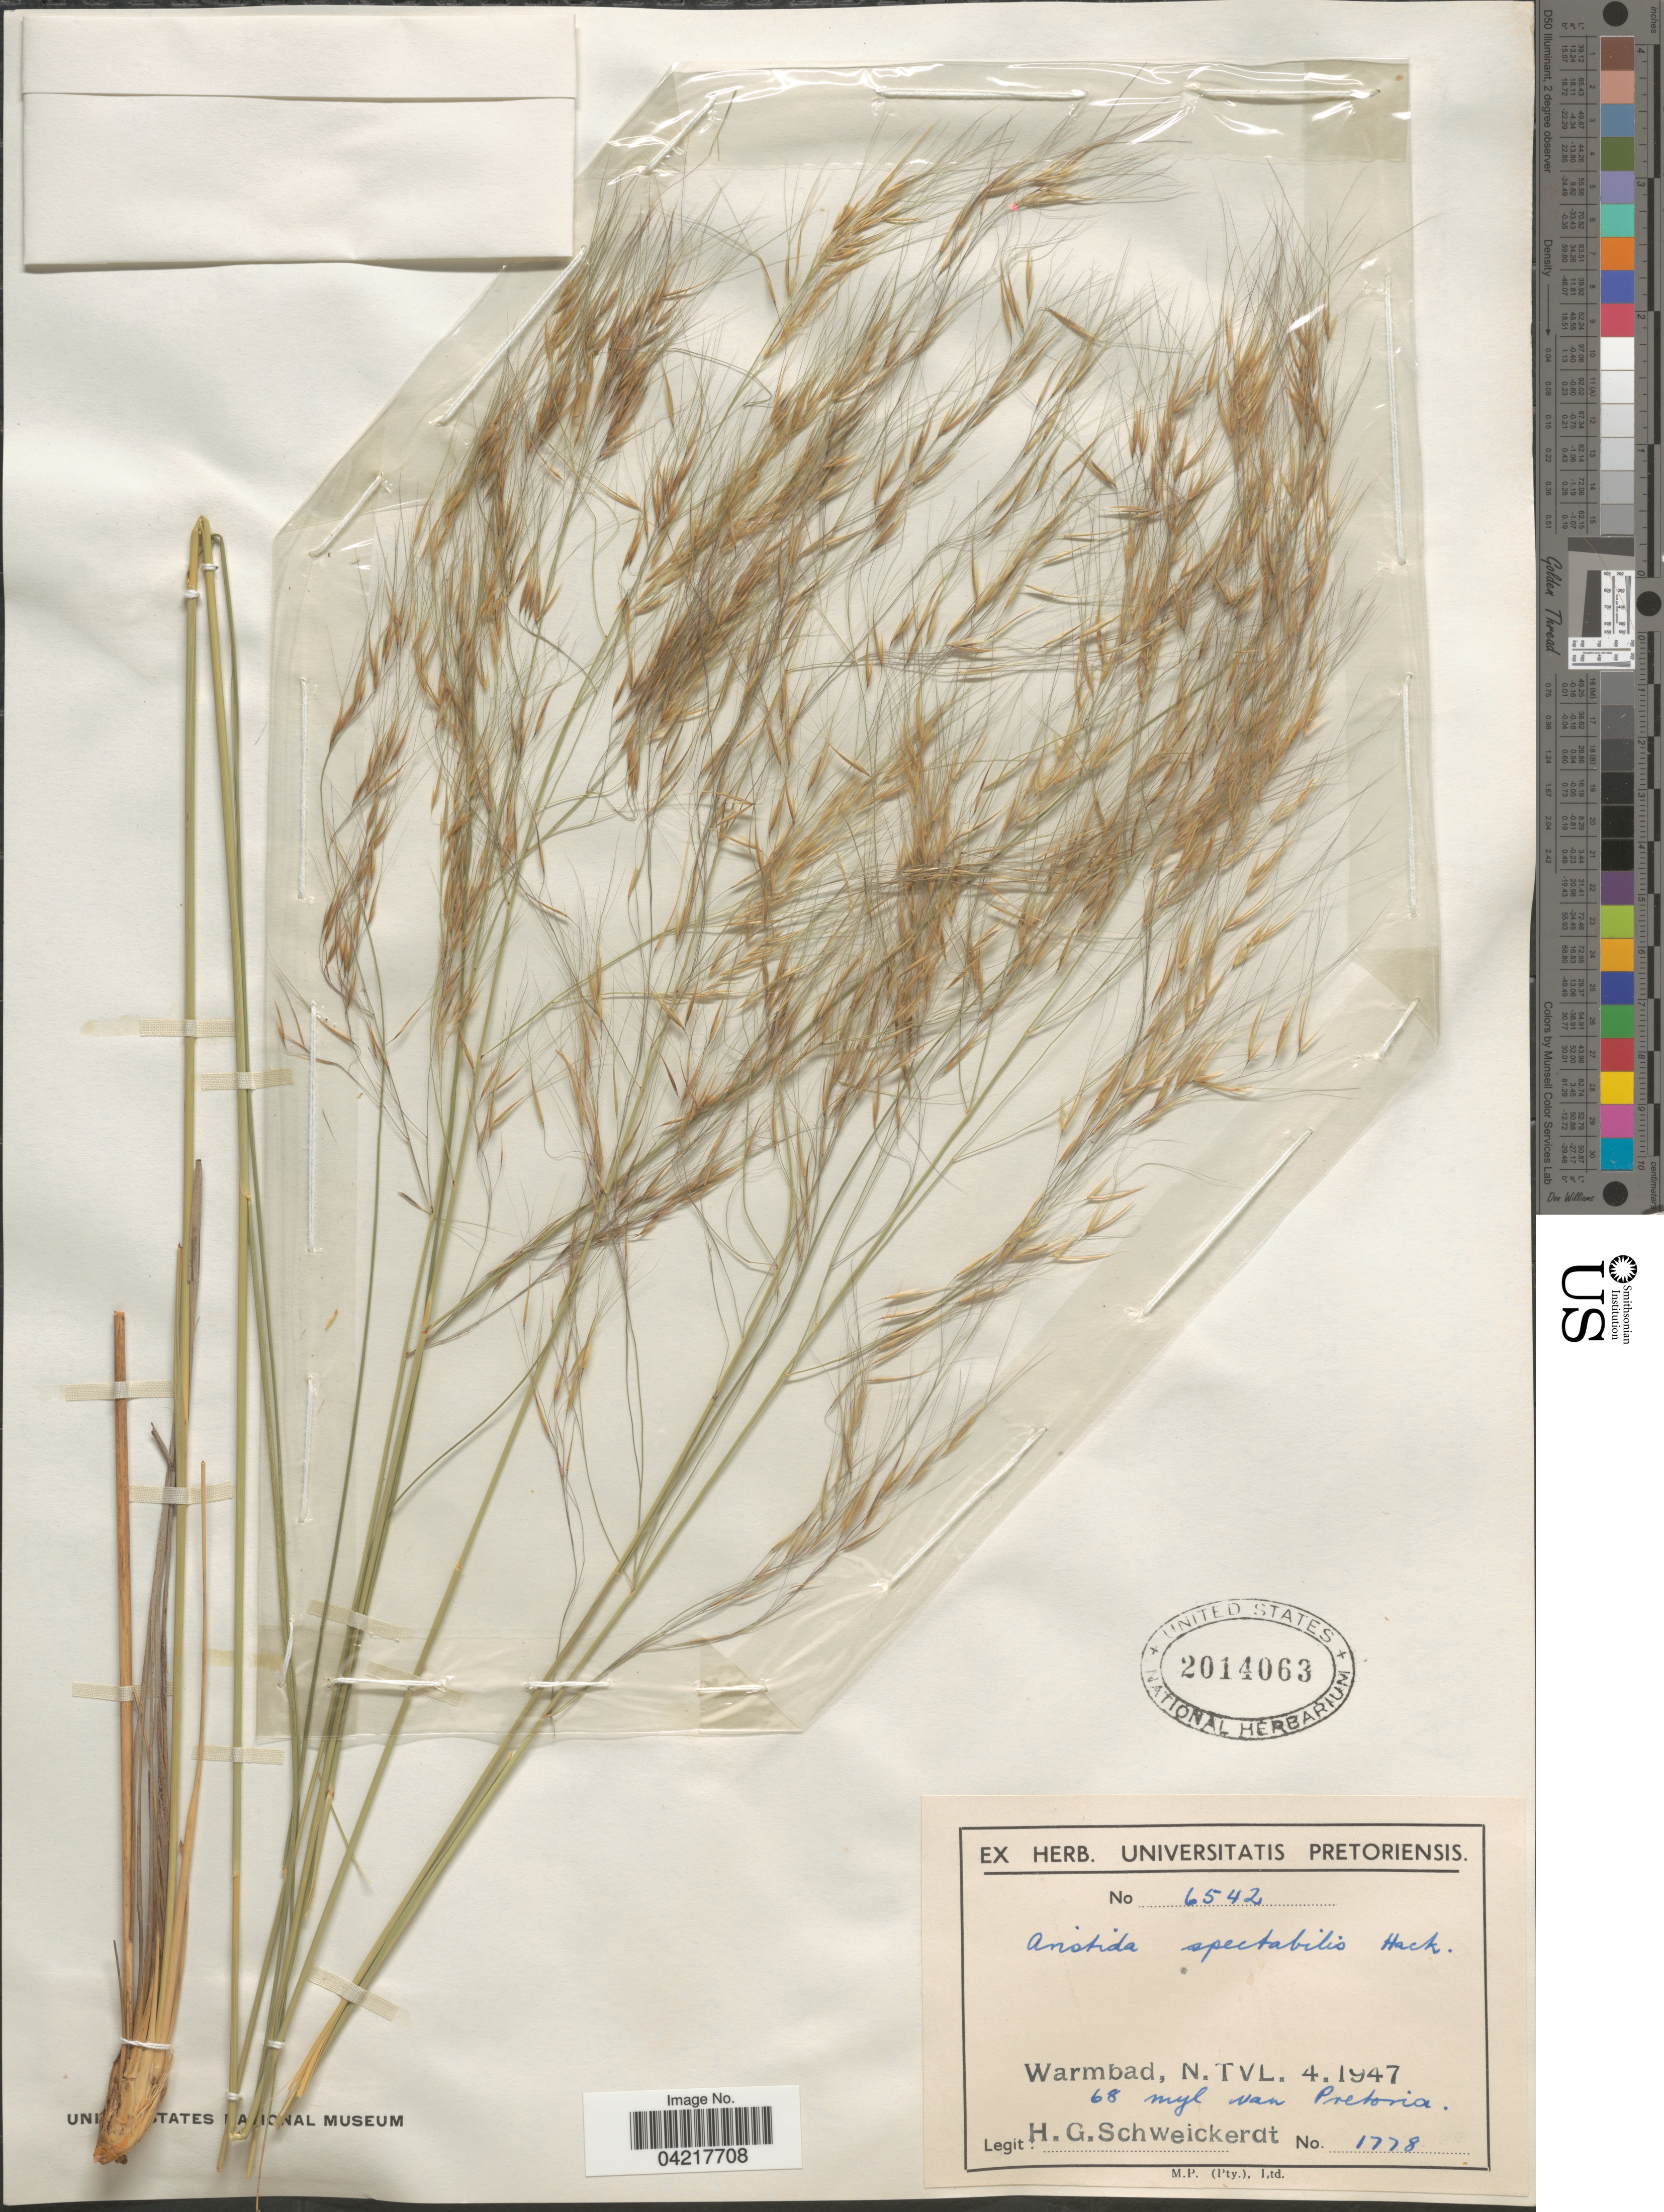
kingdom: Plantae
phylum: Tracheophyta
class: Liliopsida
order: Poales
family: Poaceae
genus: Aristida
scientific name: Aristida spectabilis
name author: Hack.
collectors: H. Schweickerdt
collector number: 1778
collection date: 1947-04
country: South Africa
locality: Warmbad, N.TVL. 68 myl van Pretoria.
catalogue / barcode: US 2014063